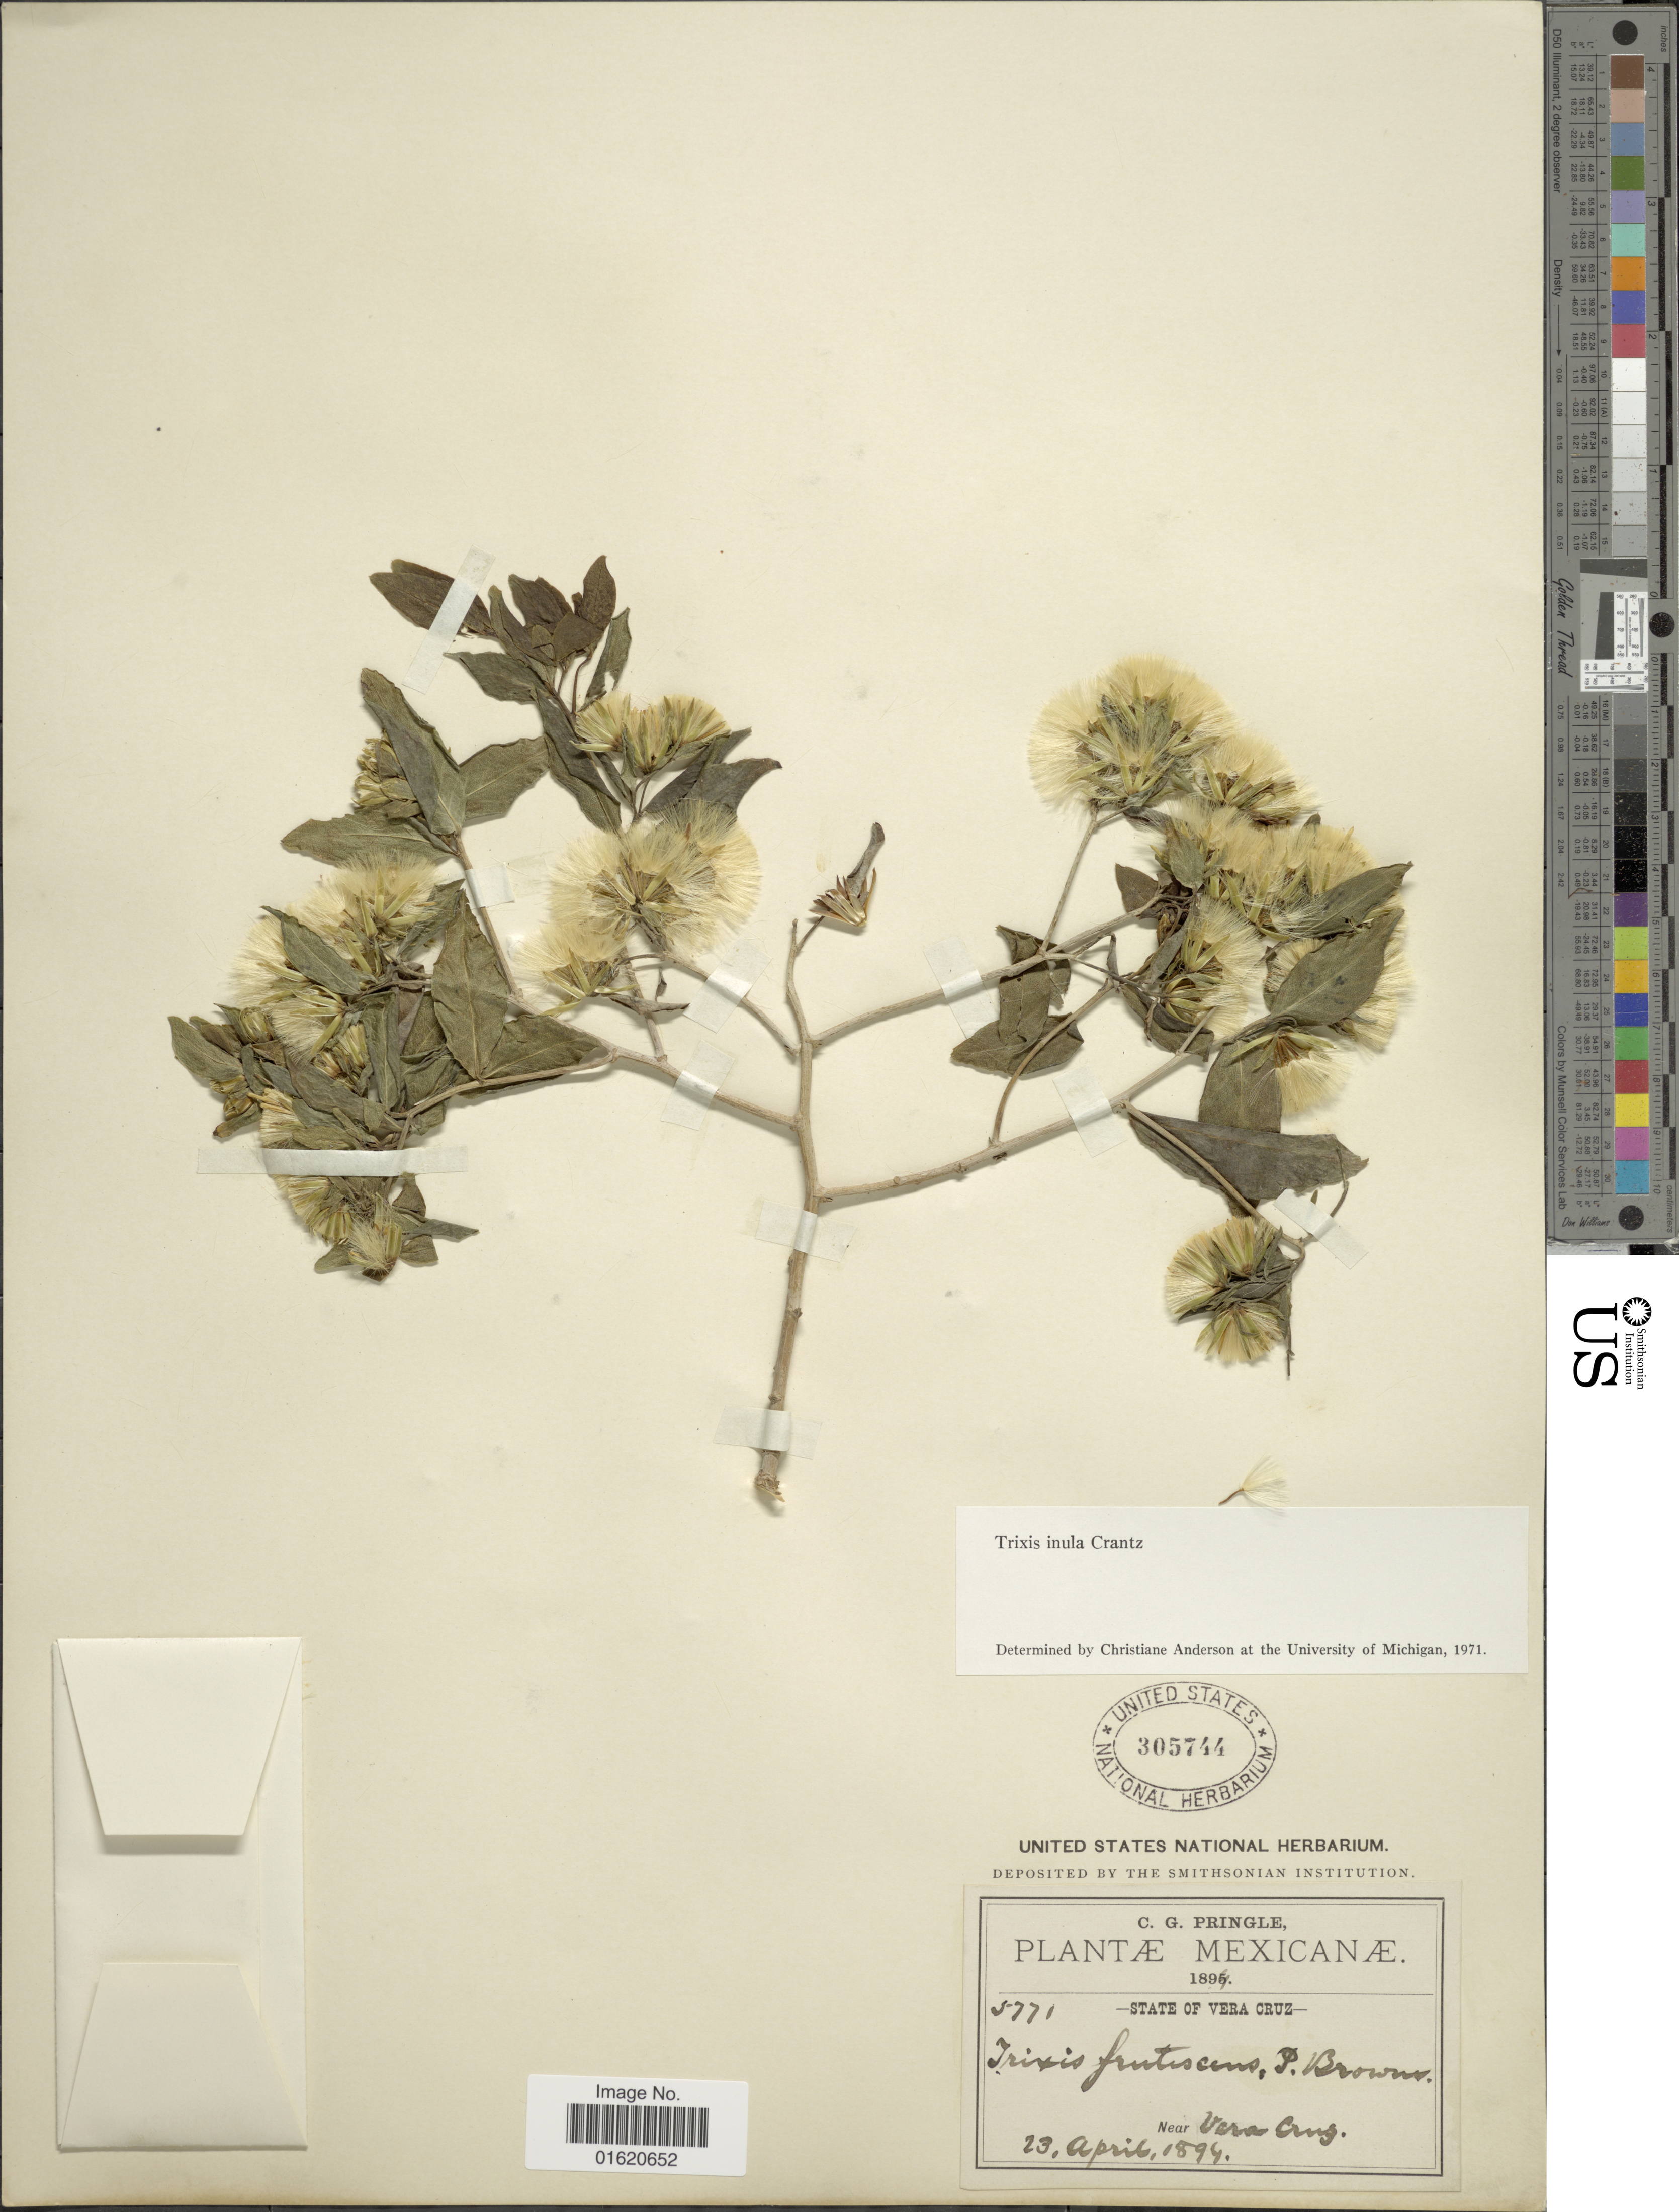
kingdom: Plantae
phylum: Tracheophyta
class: Magnoliopsida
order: Asterales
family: Asteraceae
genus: Trixis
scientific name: Trixis inula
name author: Crantz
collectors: C. G. Pringle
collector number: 5771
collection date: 1894-04-23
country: Mexico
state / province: Veracruz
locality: Near Vera Cruz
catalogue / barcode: US 305744